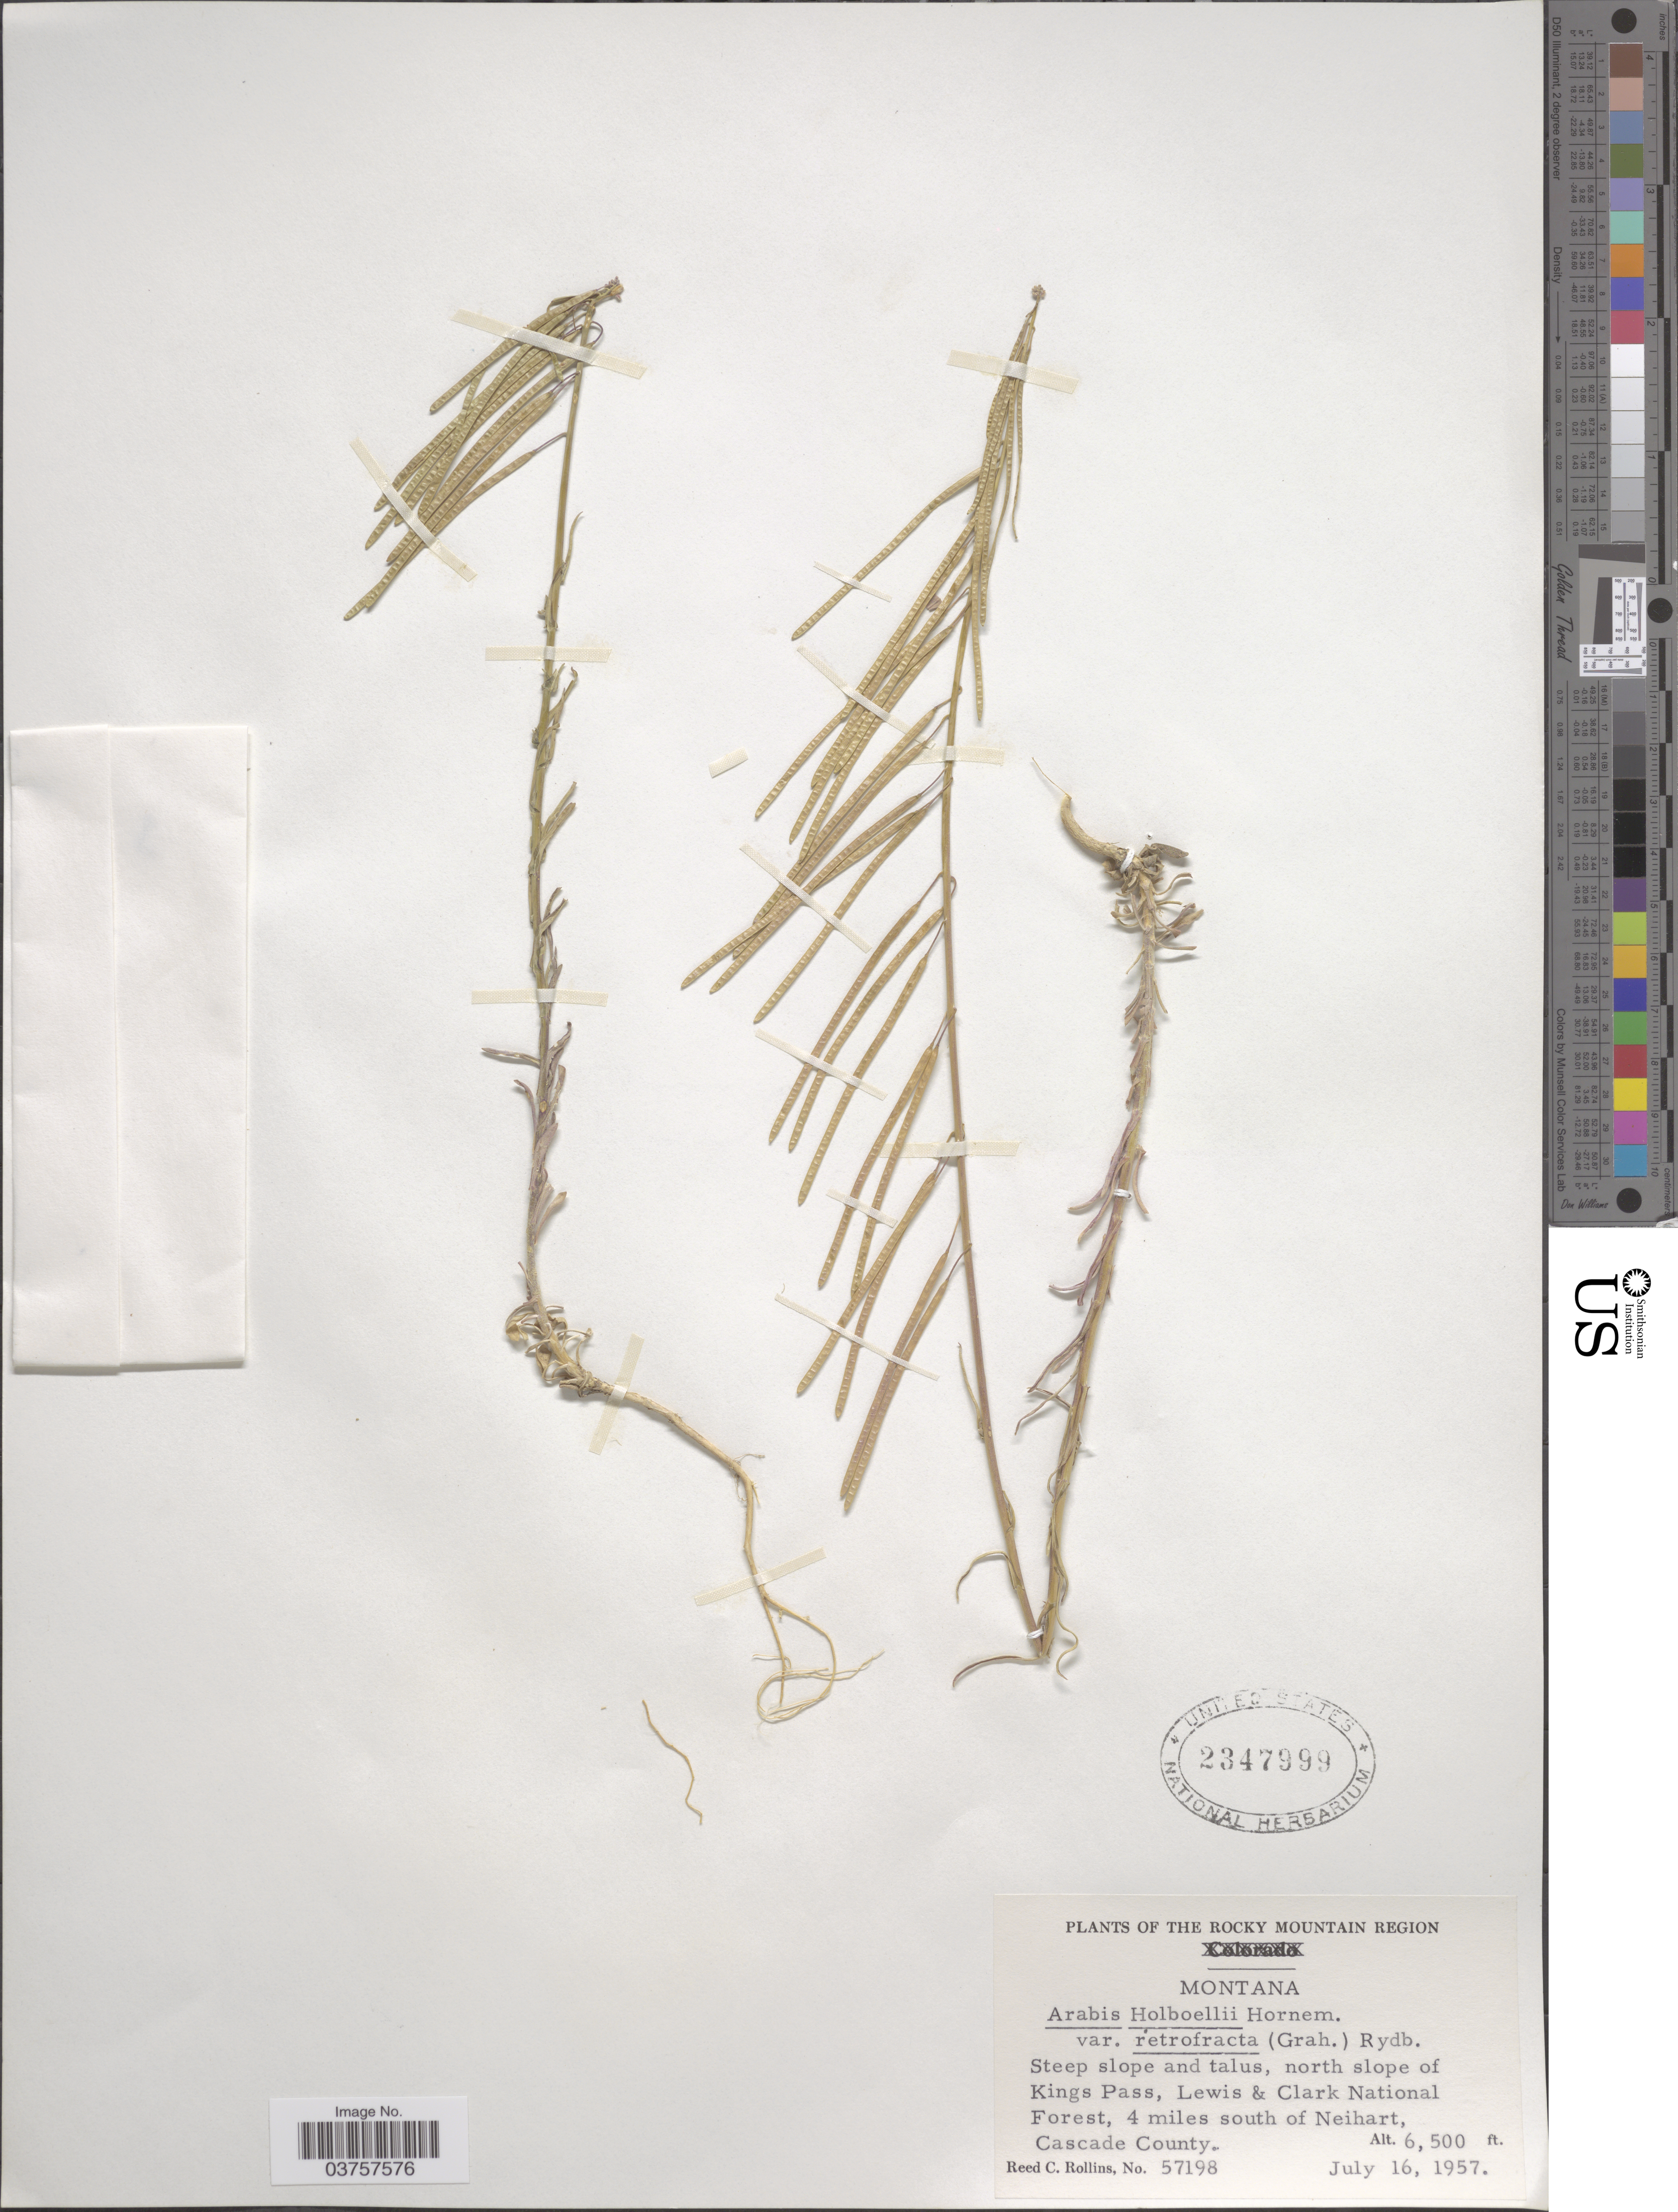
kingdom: Plantae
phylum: Tracheophyta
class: Magnoliopsida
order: Brassicales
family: Brassicaceae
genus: Arabis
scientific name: Arabis holboellii var. retrofracta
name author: Rydb.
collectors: R. C. Rollins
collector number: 57198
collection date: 1957-07-16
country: United States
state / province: Montana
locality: The Rocky Mountain Region. North slope of Kings Pass, Lewis & Clark National Forest, 4 miles south of Neihart, Cascade County.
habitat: steep slope and talus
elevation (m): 1981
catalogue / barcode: US 2347999